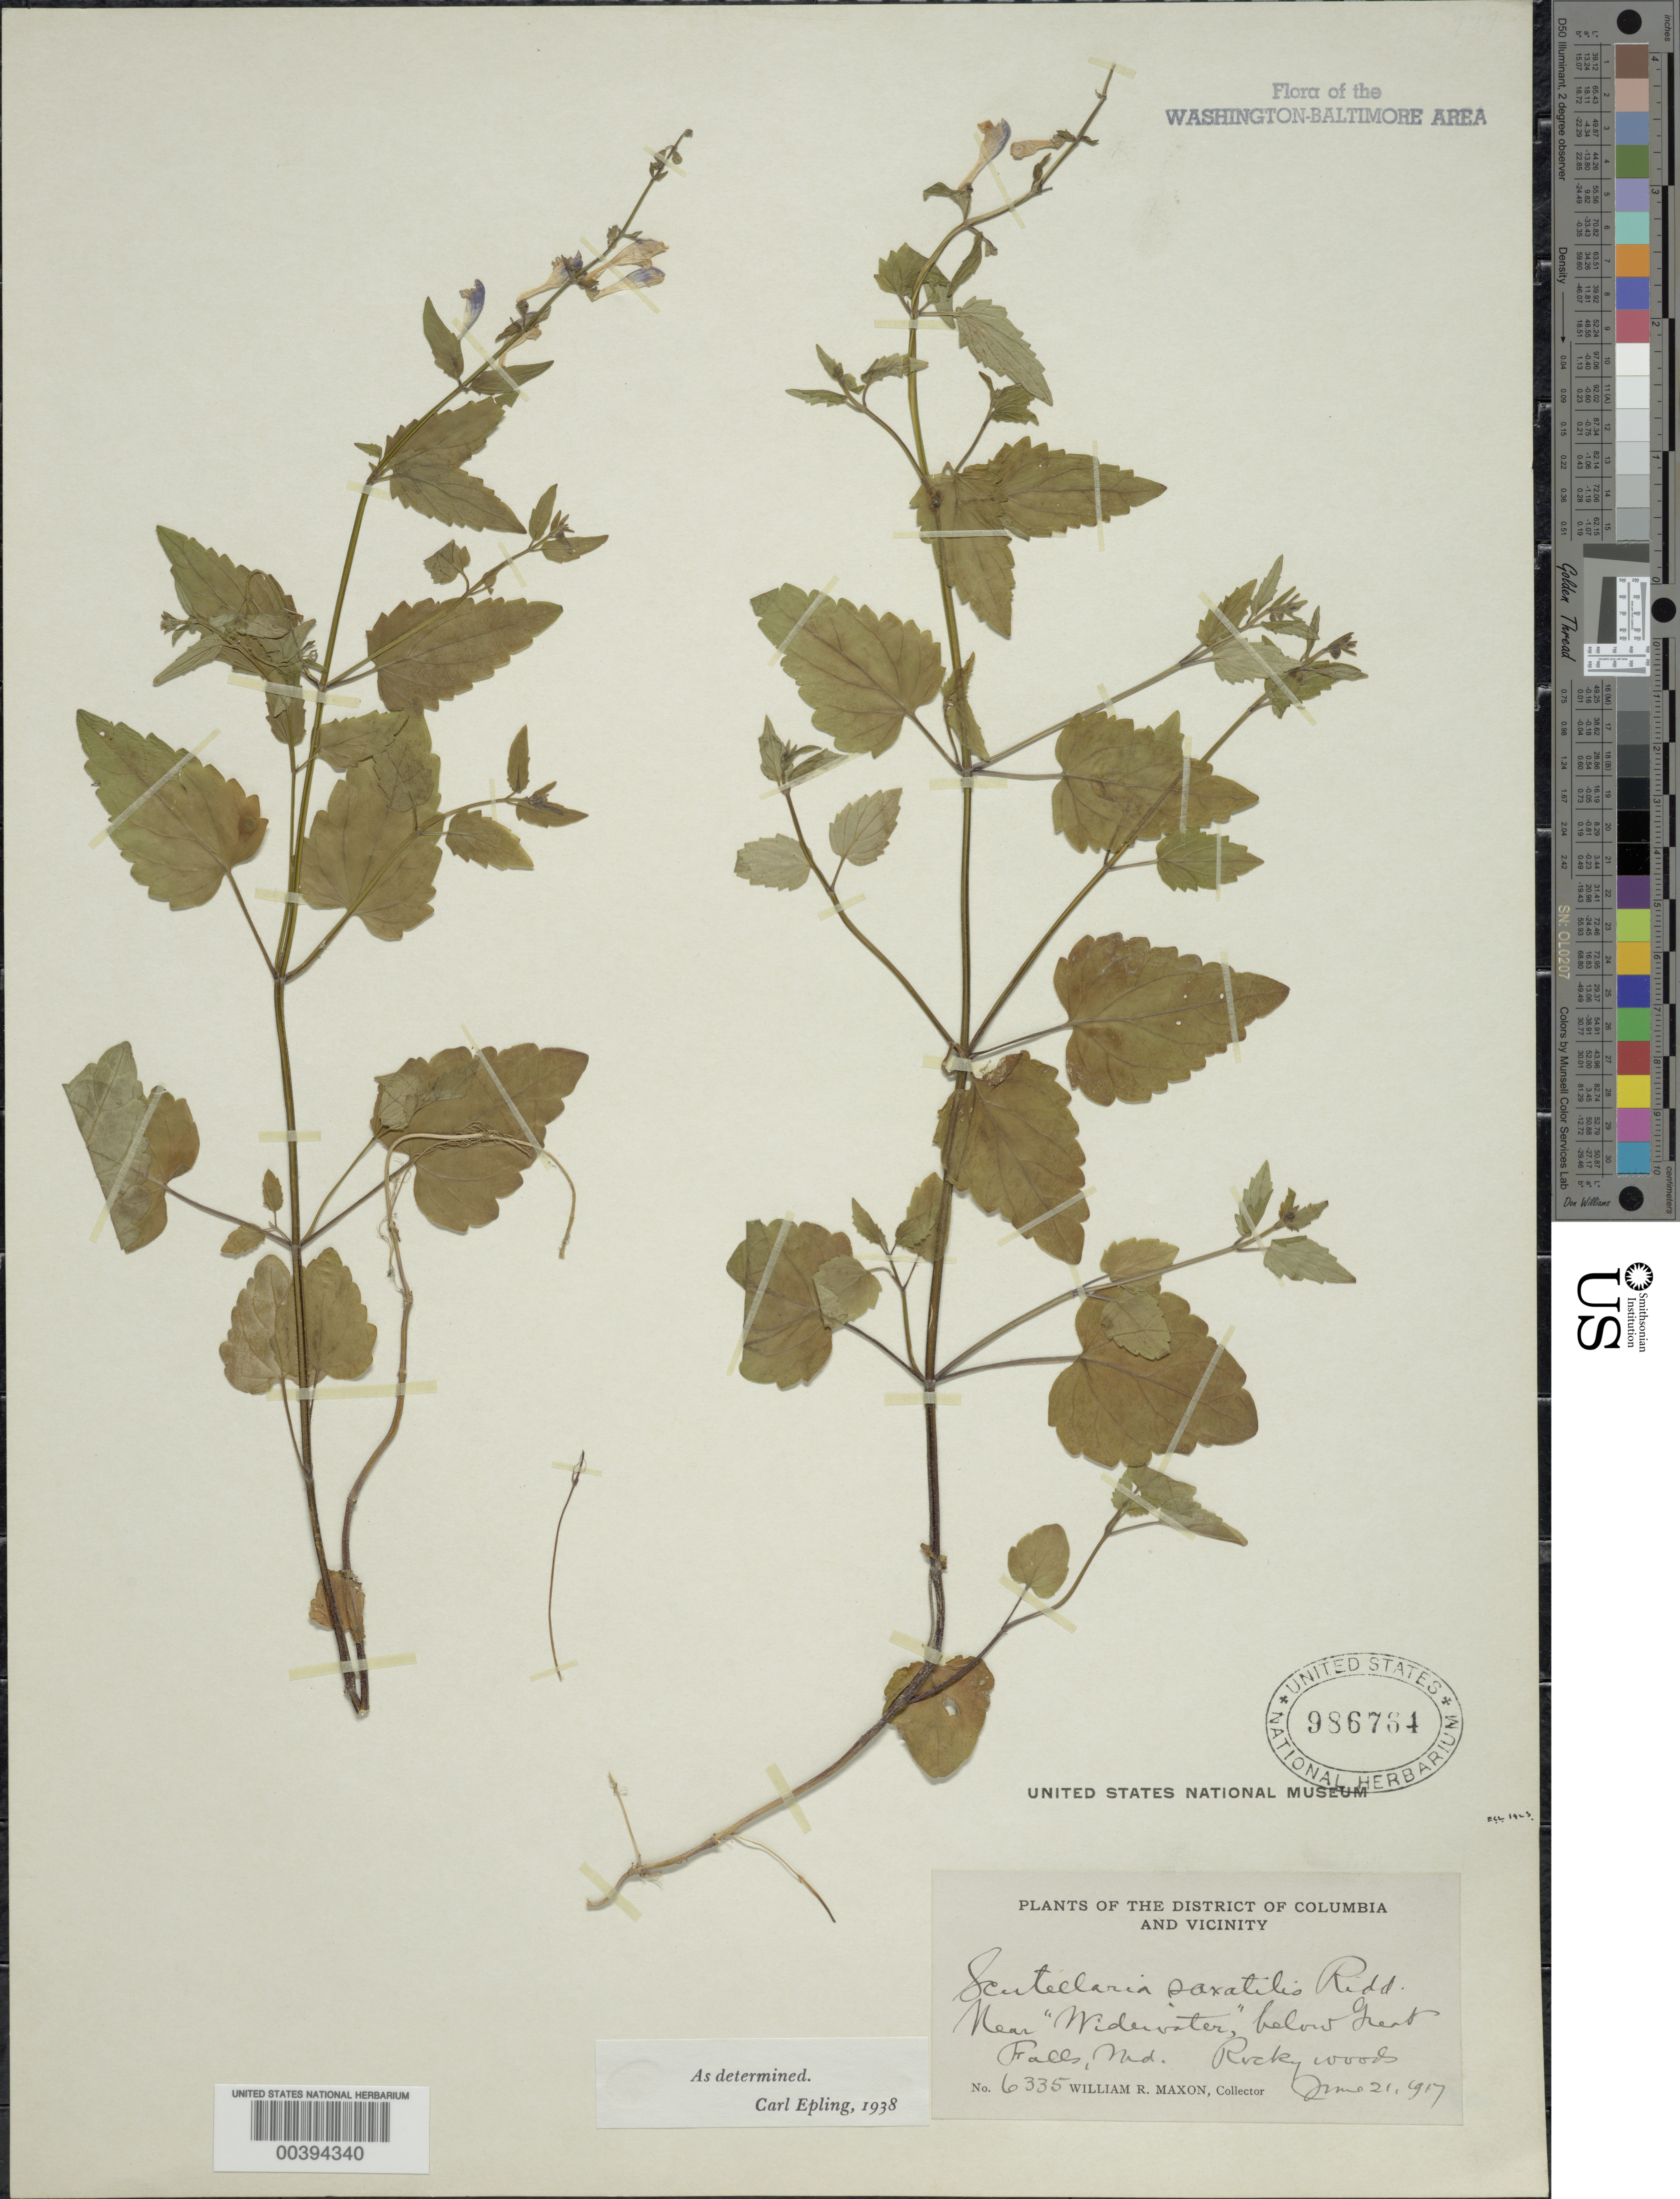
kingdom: Plantae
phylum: Tracheophyta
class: Magnoliopsida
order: Lamiales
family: Lamiaceae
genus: Scutellaria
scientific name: Scutellaria saxatilis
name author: Riddell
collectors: W. R. Maxon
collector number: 6335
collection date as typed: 21 Jun 1917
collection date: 1917-06-21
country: United States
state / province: Maryland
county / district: Montgomery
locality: Near Widewater C. & O. Canal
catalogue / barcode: US 986764